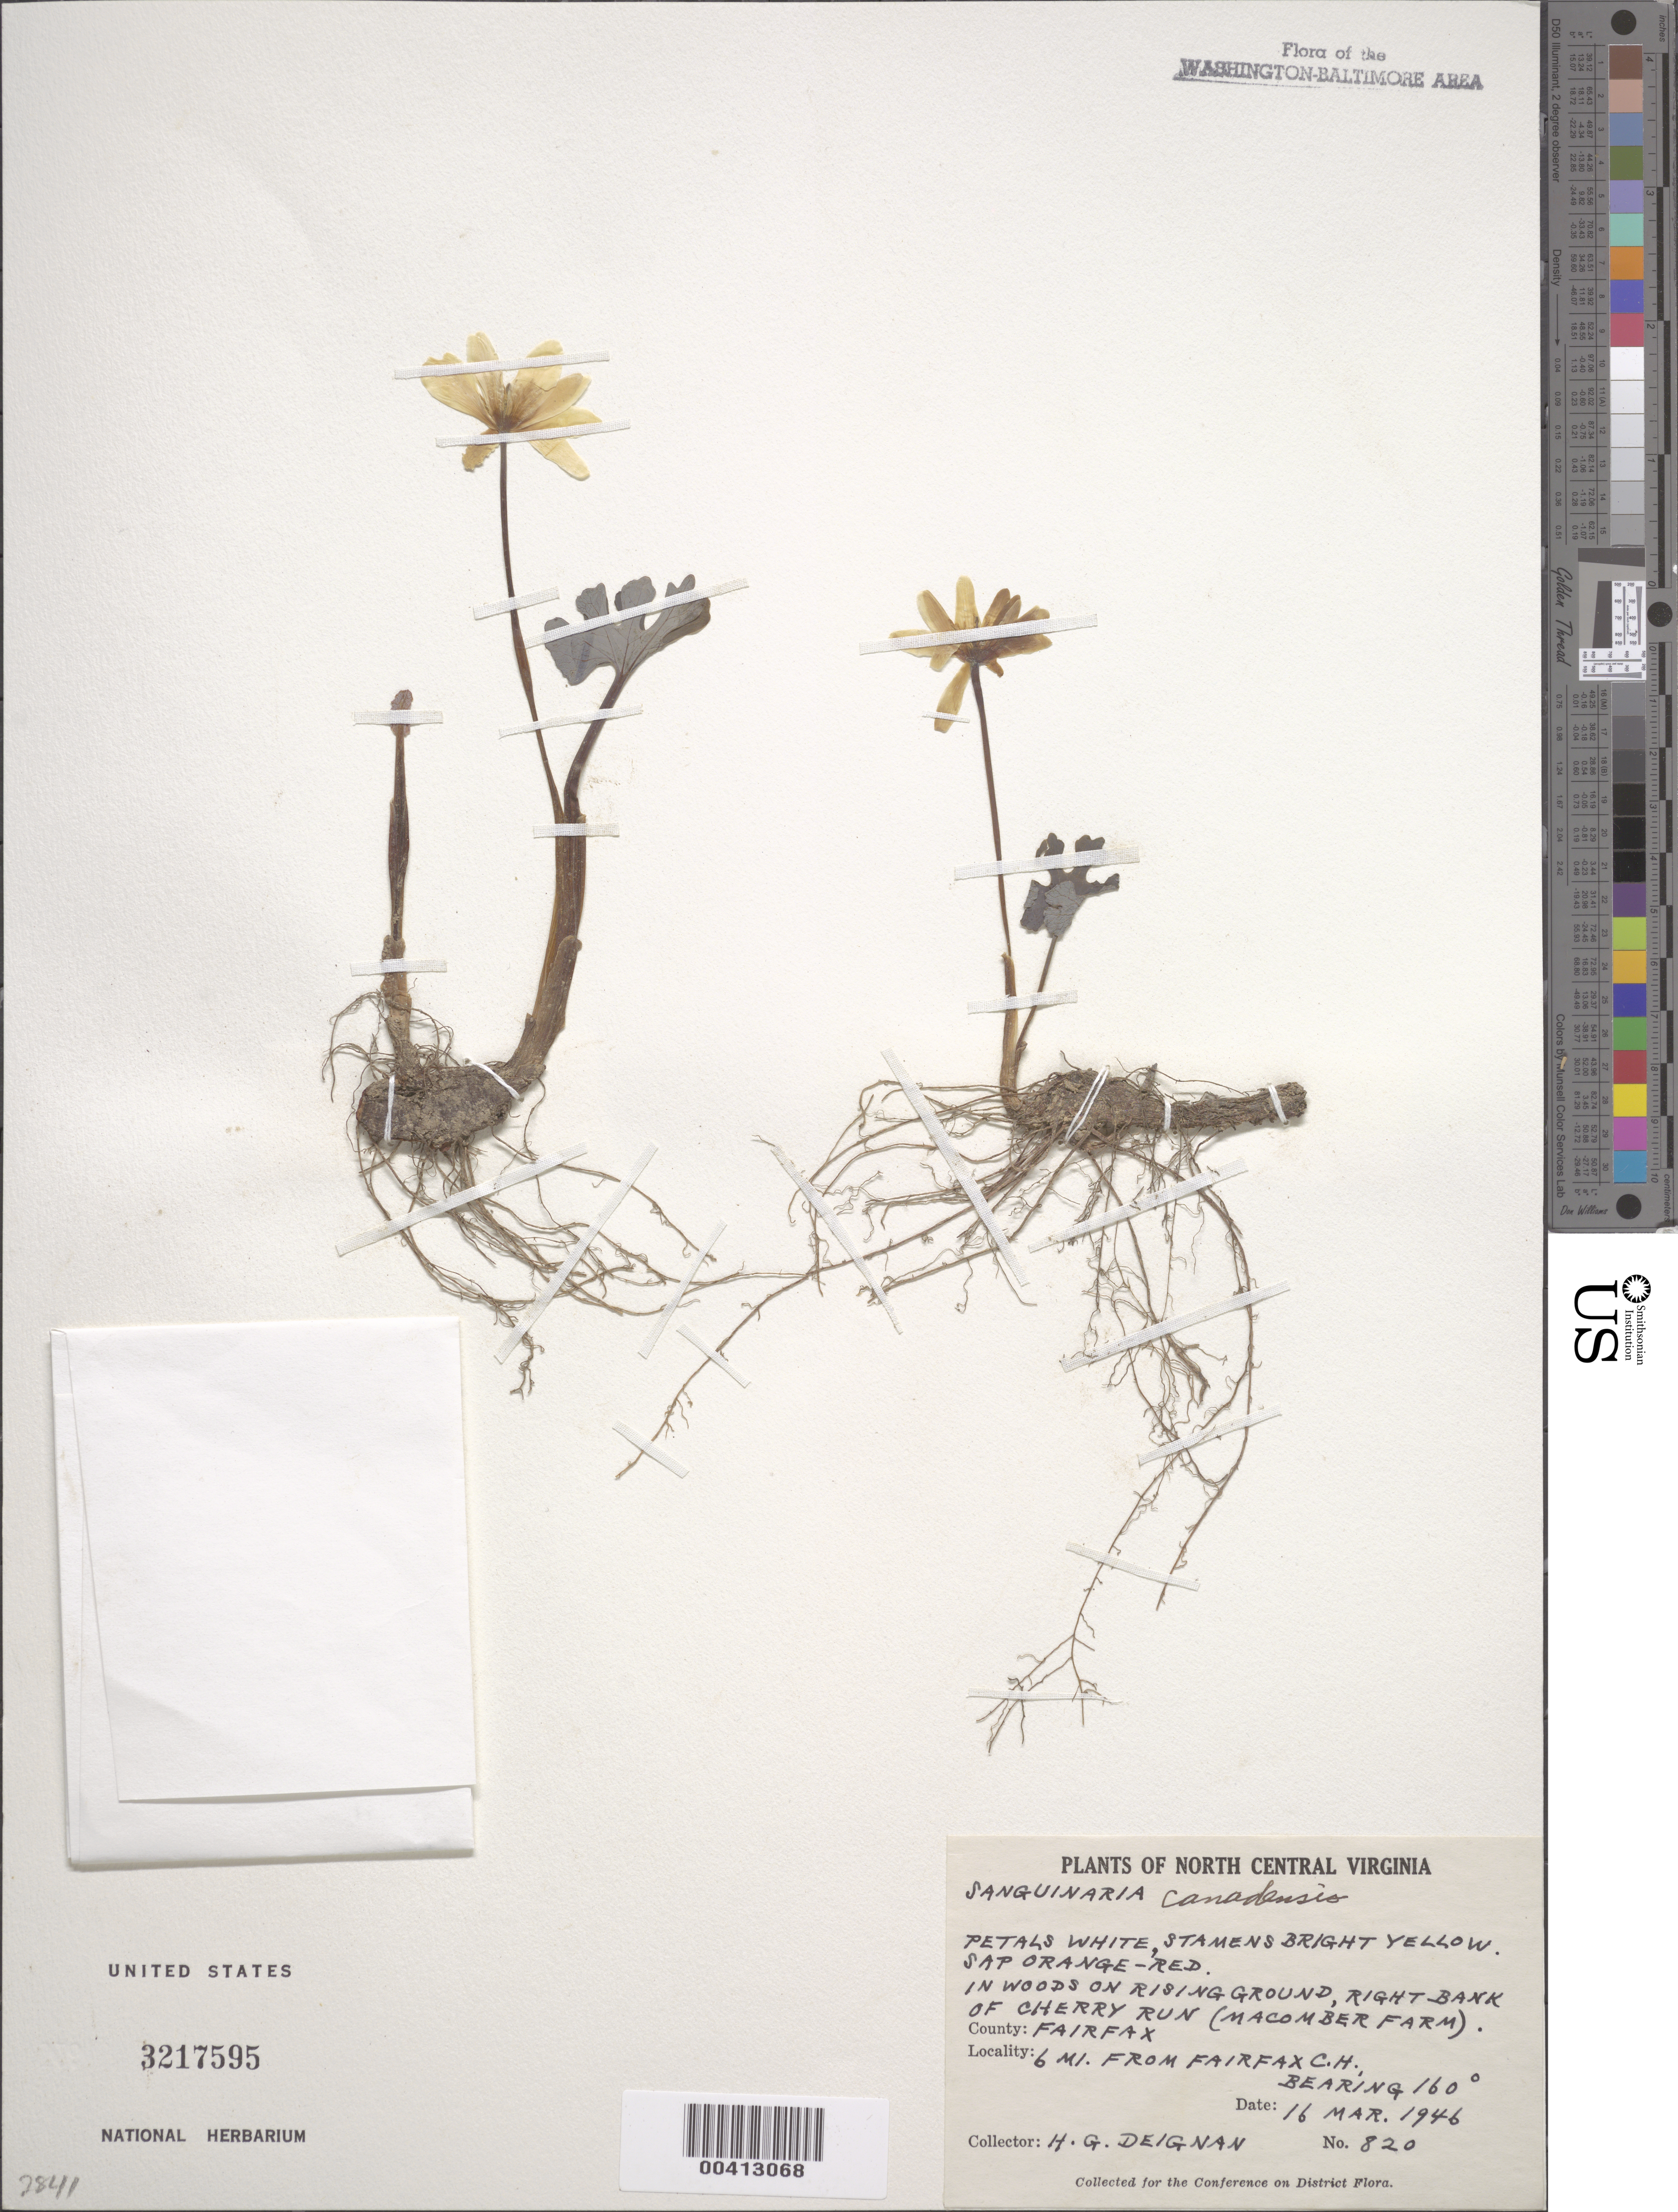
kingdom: Plantae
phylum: Tracheophyta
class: Magnoliopsida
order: Ranunculales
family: Papaveraceae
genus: Sanguinaria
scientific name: Sanguinaria canadensis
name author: L.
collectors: H. Deignan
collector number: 820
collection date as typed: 16 Mar 1946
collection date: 1946-03-16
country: United States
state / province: Virginia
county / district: Fairfax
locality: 6 Mi from Fairfax County Courthouse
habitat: In woods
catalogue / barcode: US 3217595